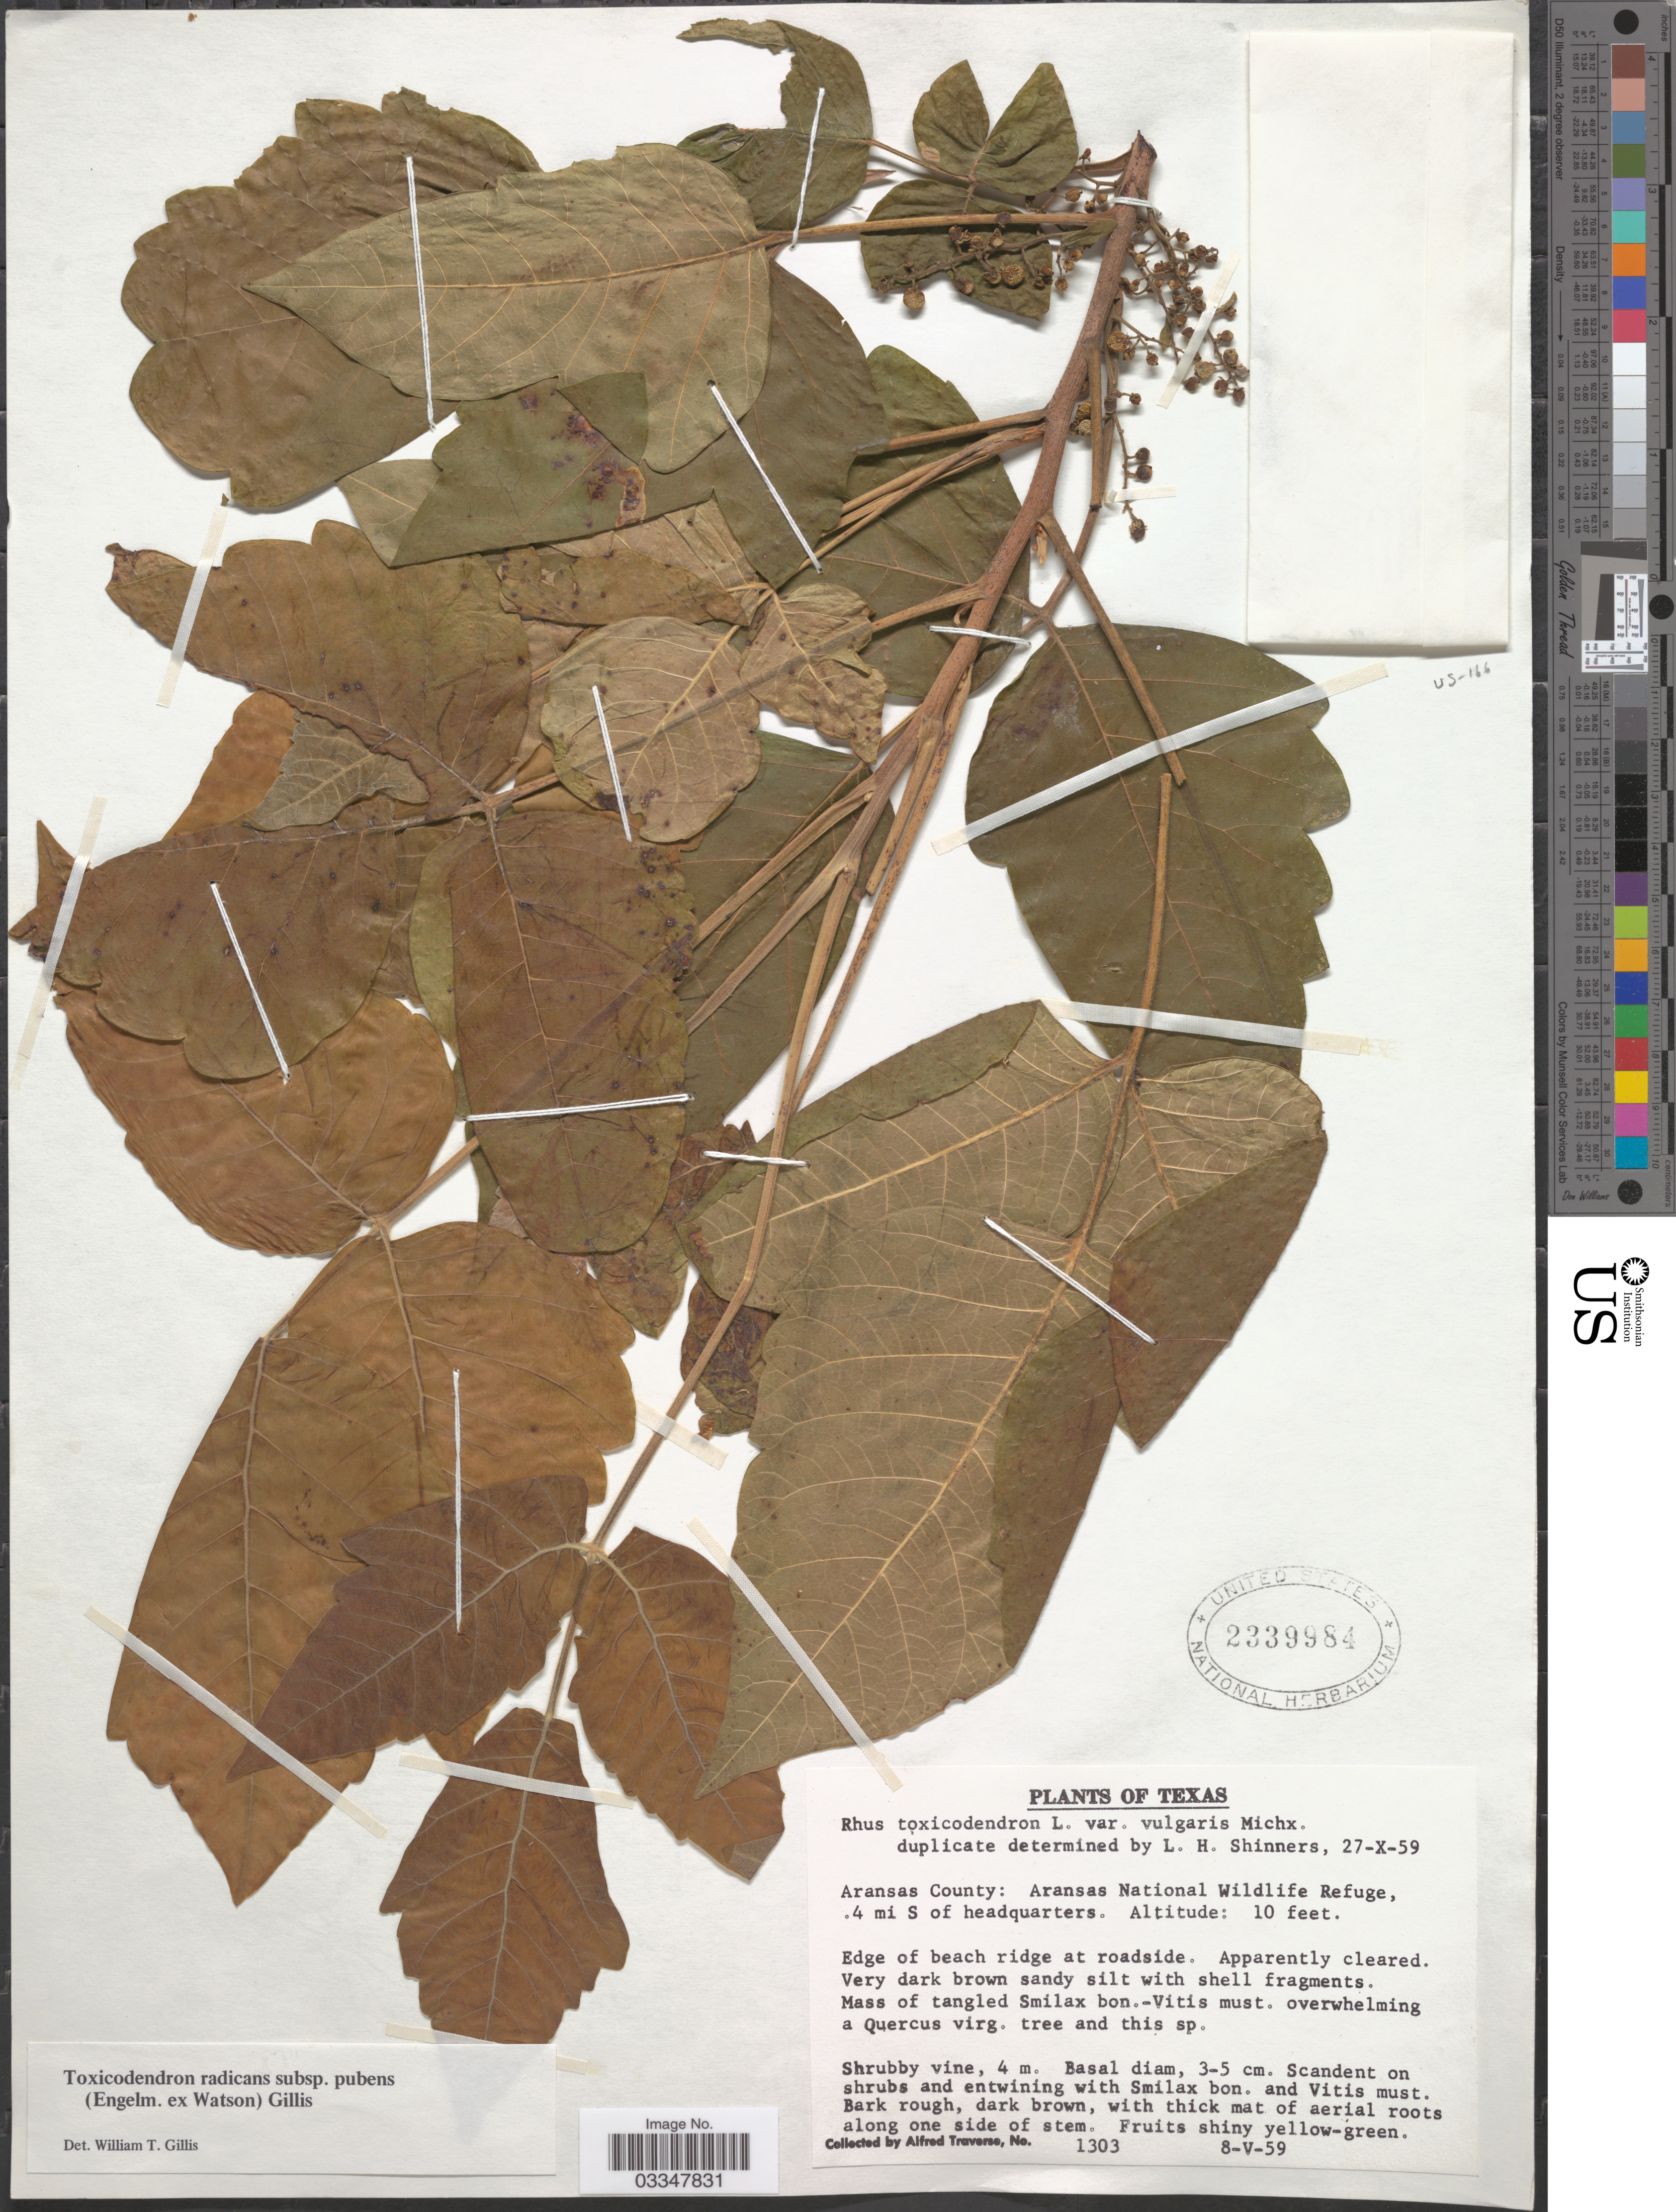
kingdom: Plantae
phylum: Tracheophyta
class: Magnoliopsida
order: Sapindales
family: Anacardiaceae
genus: Toxicodendron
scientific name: Toxicodendron radicans subsp. pubens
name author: (Engelm. ex S. Watson) Gillis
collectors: A. Traverse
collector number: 1303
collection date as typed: Transcribed d/m/y: 8/5/59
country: United States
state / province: Texas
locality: Aransas County: Aransas National Wildlife Refuge, .4 mi S of headquarters.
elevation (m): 3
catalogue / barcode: US 2339984